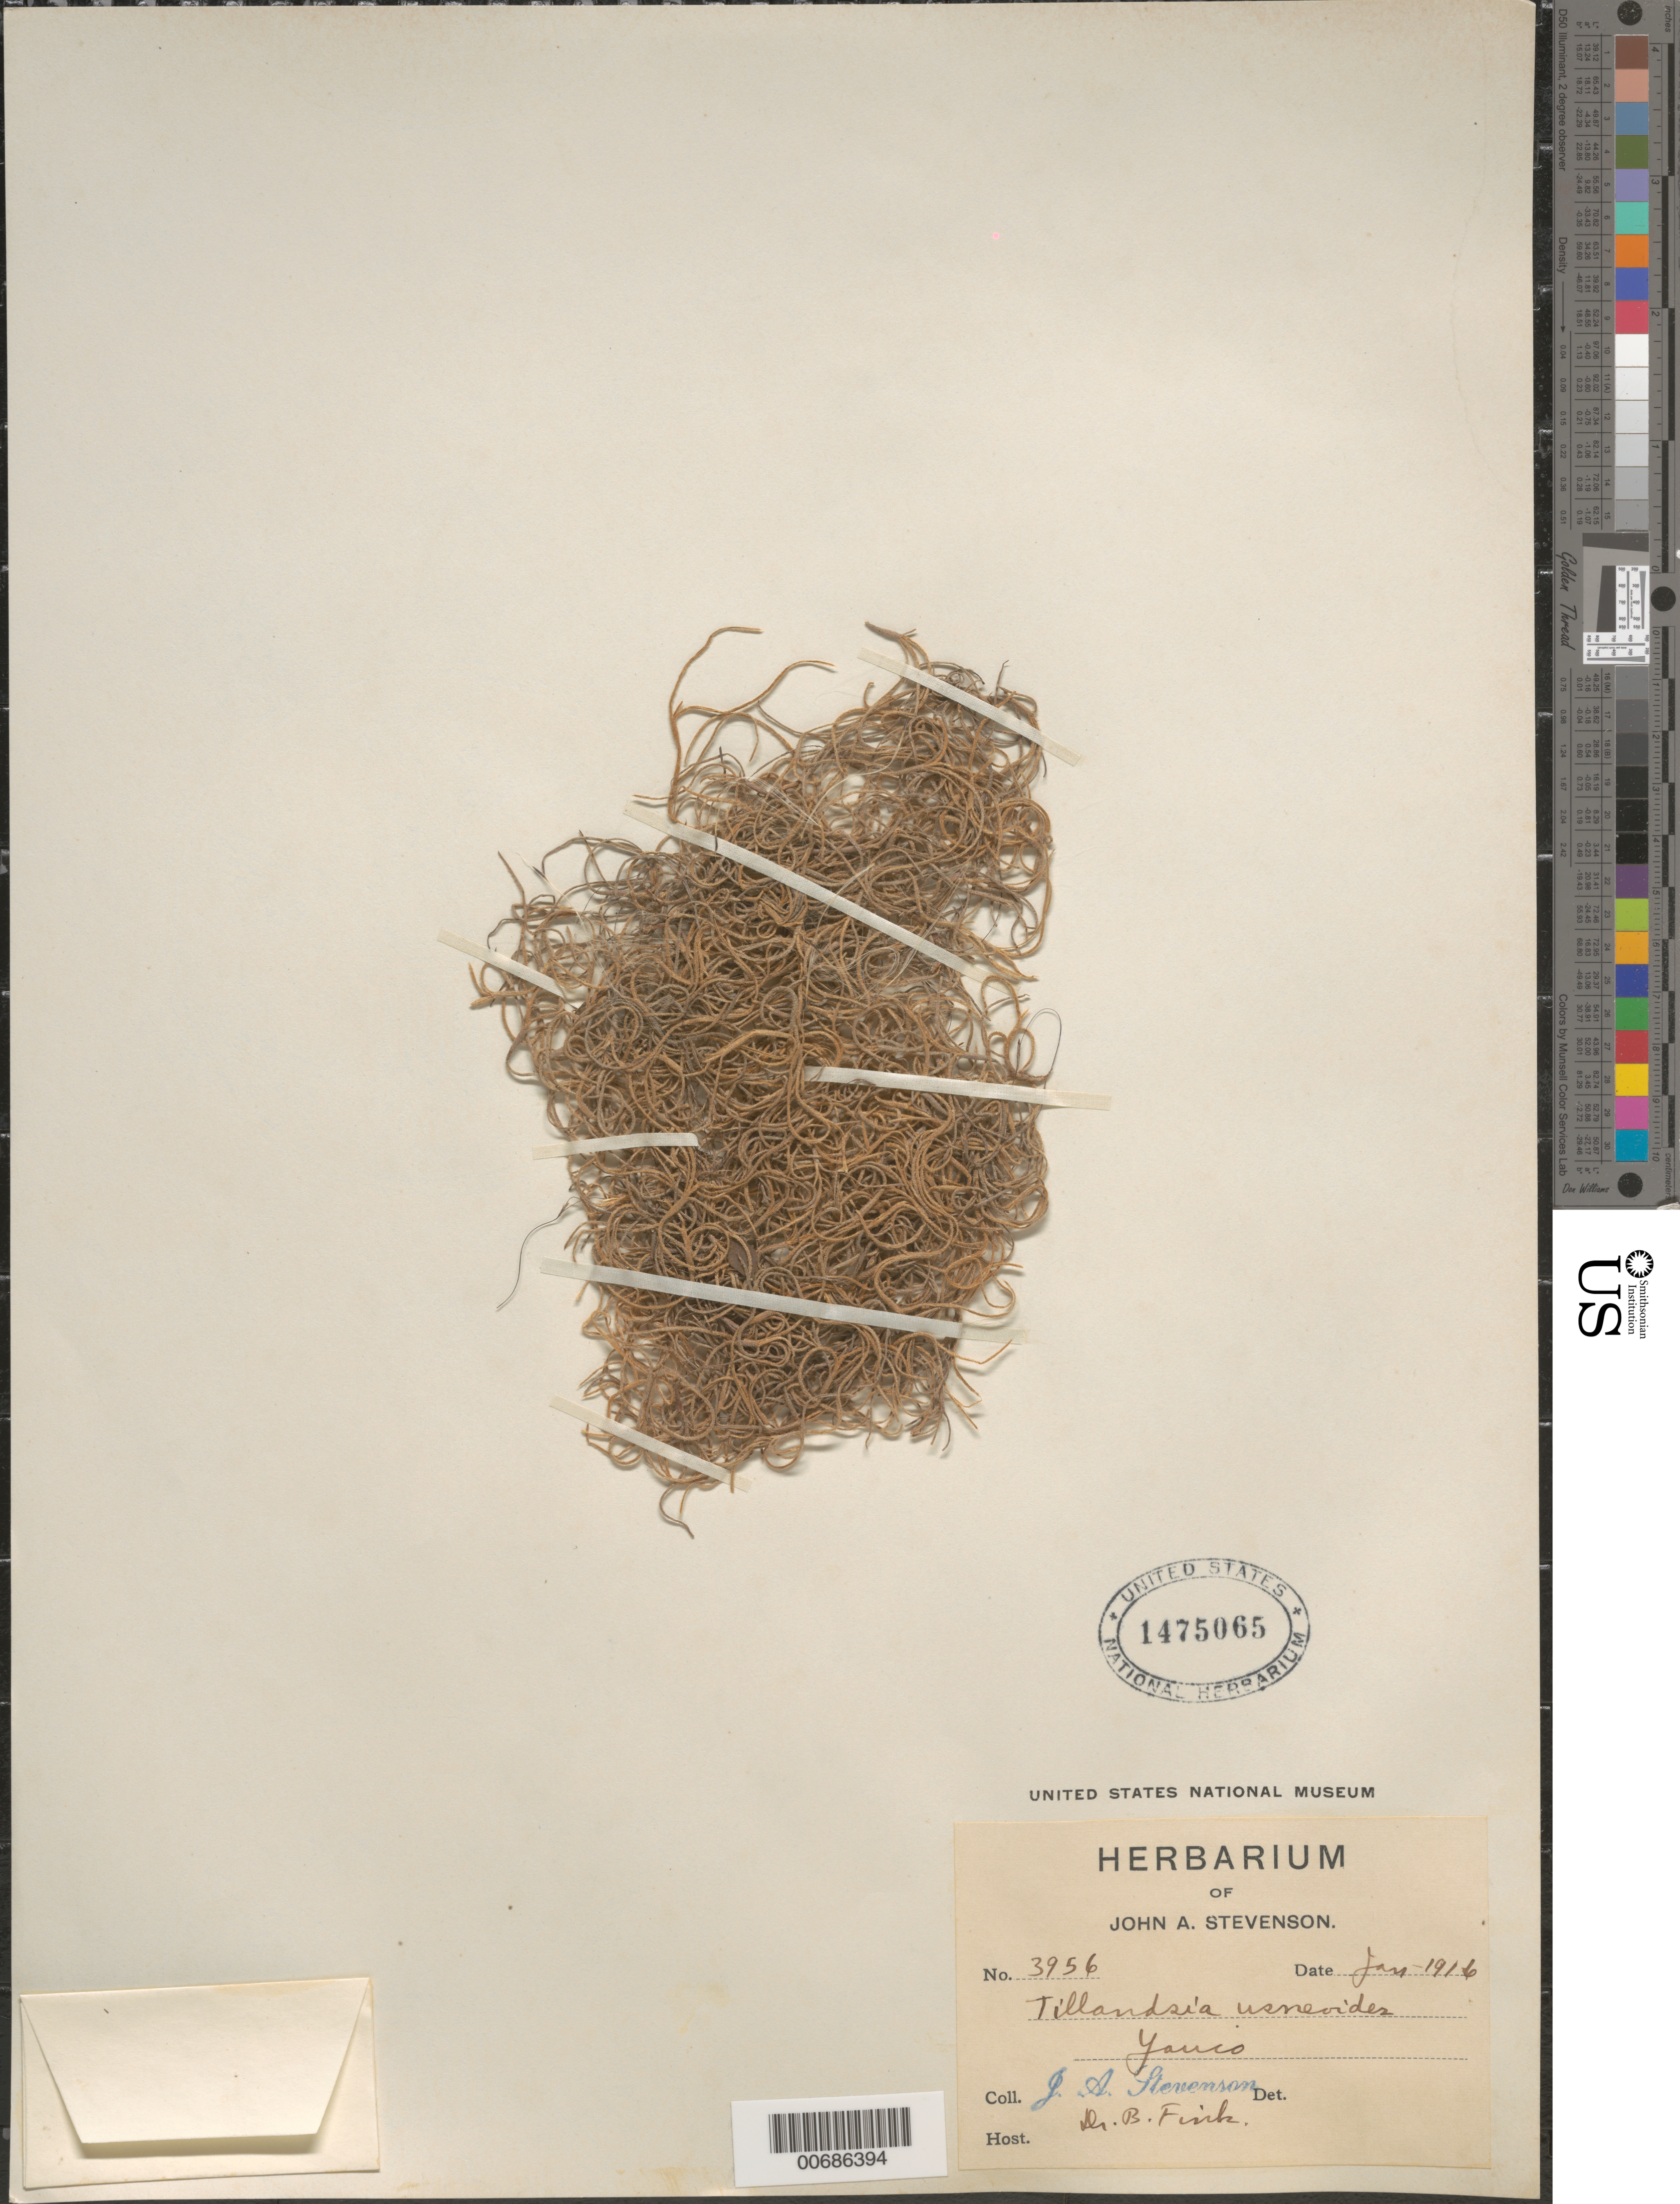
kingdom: Plantae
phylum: Tracheophyta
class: Liliopsida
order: Poales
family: Bromeliaceae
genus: Tillandsia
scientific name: Tillandsia usneoides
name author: (L.) L.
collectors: J. Stevenson & B. Fink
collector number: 3956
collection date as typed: Jan 1916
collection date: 1916-01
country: Puerto Rico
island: Greater Antilles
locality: Yauco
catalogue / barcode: US 1475065